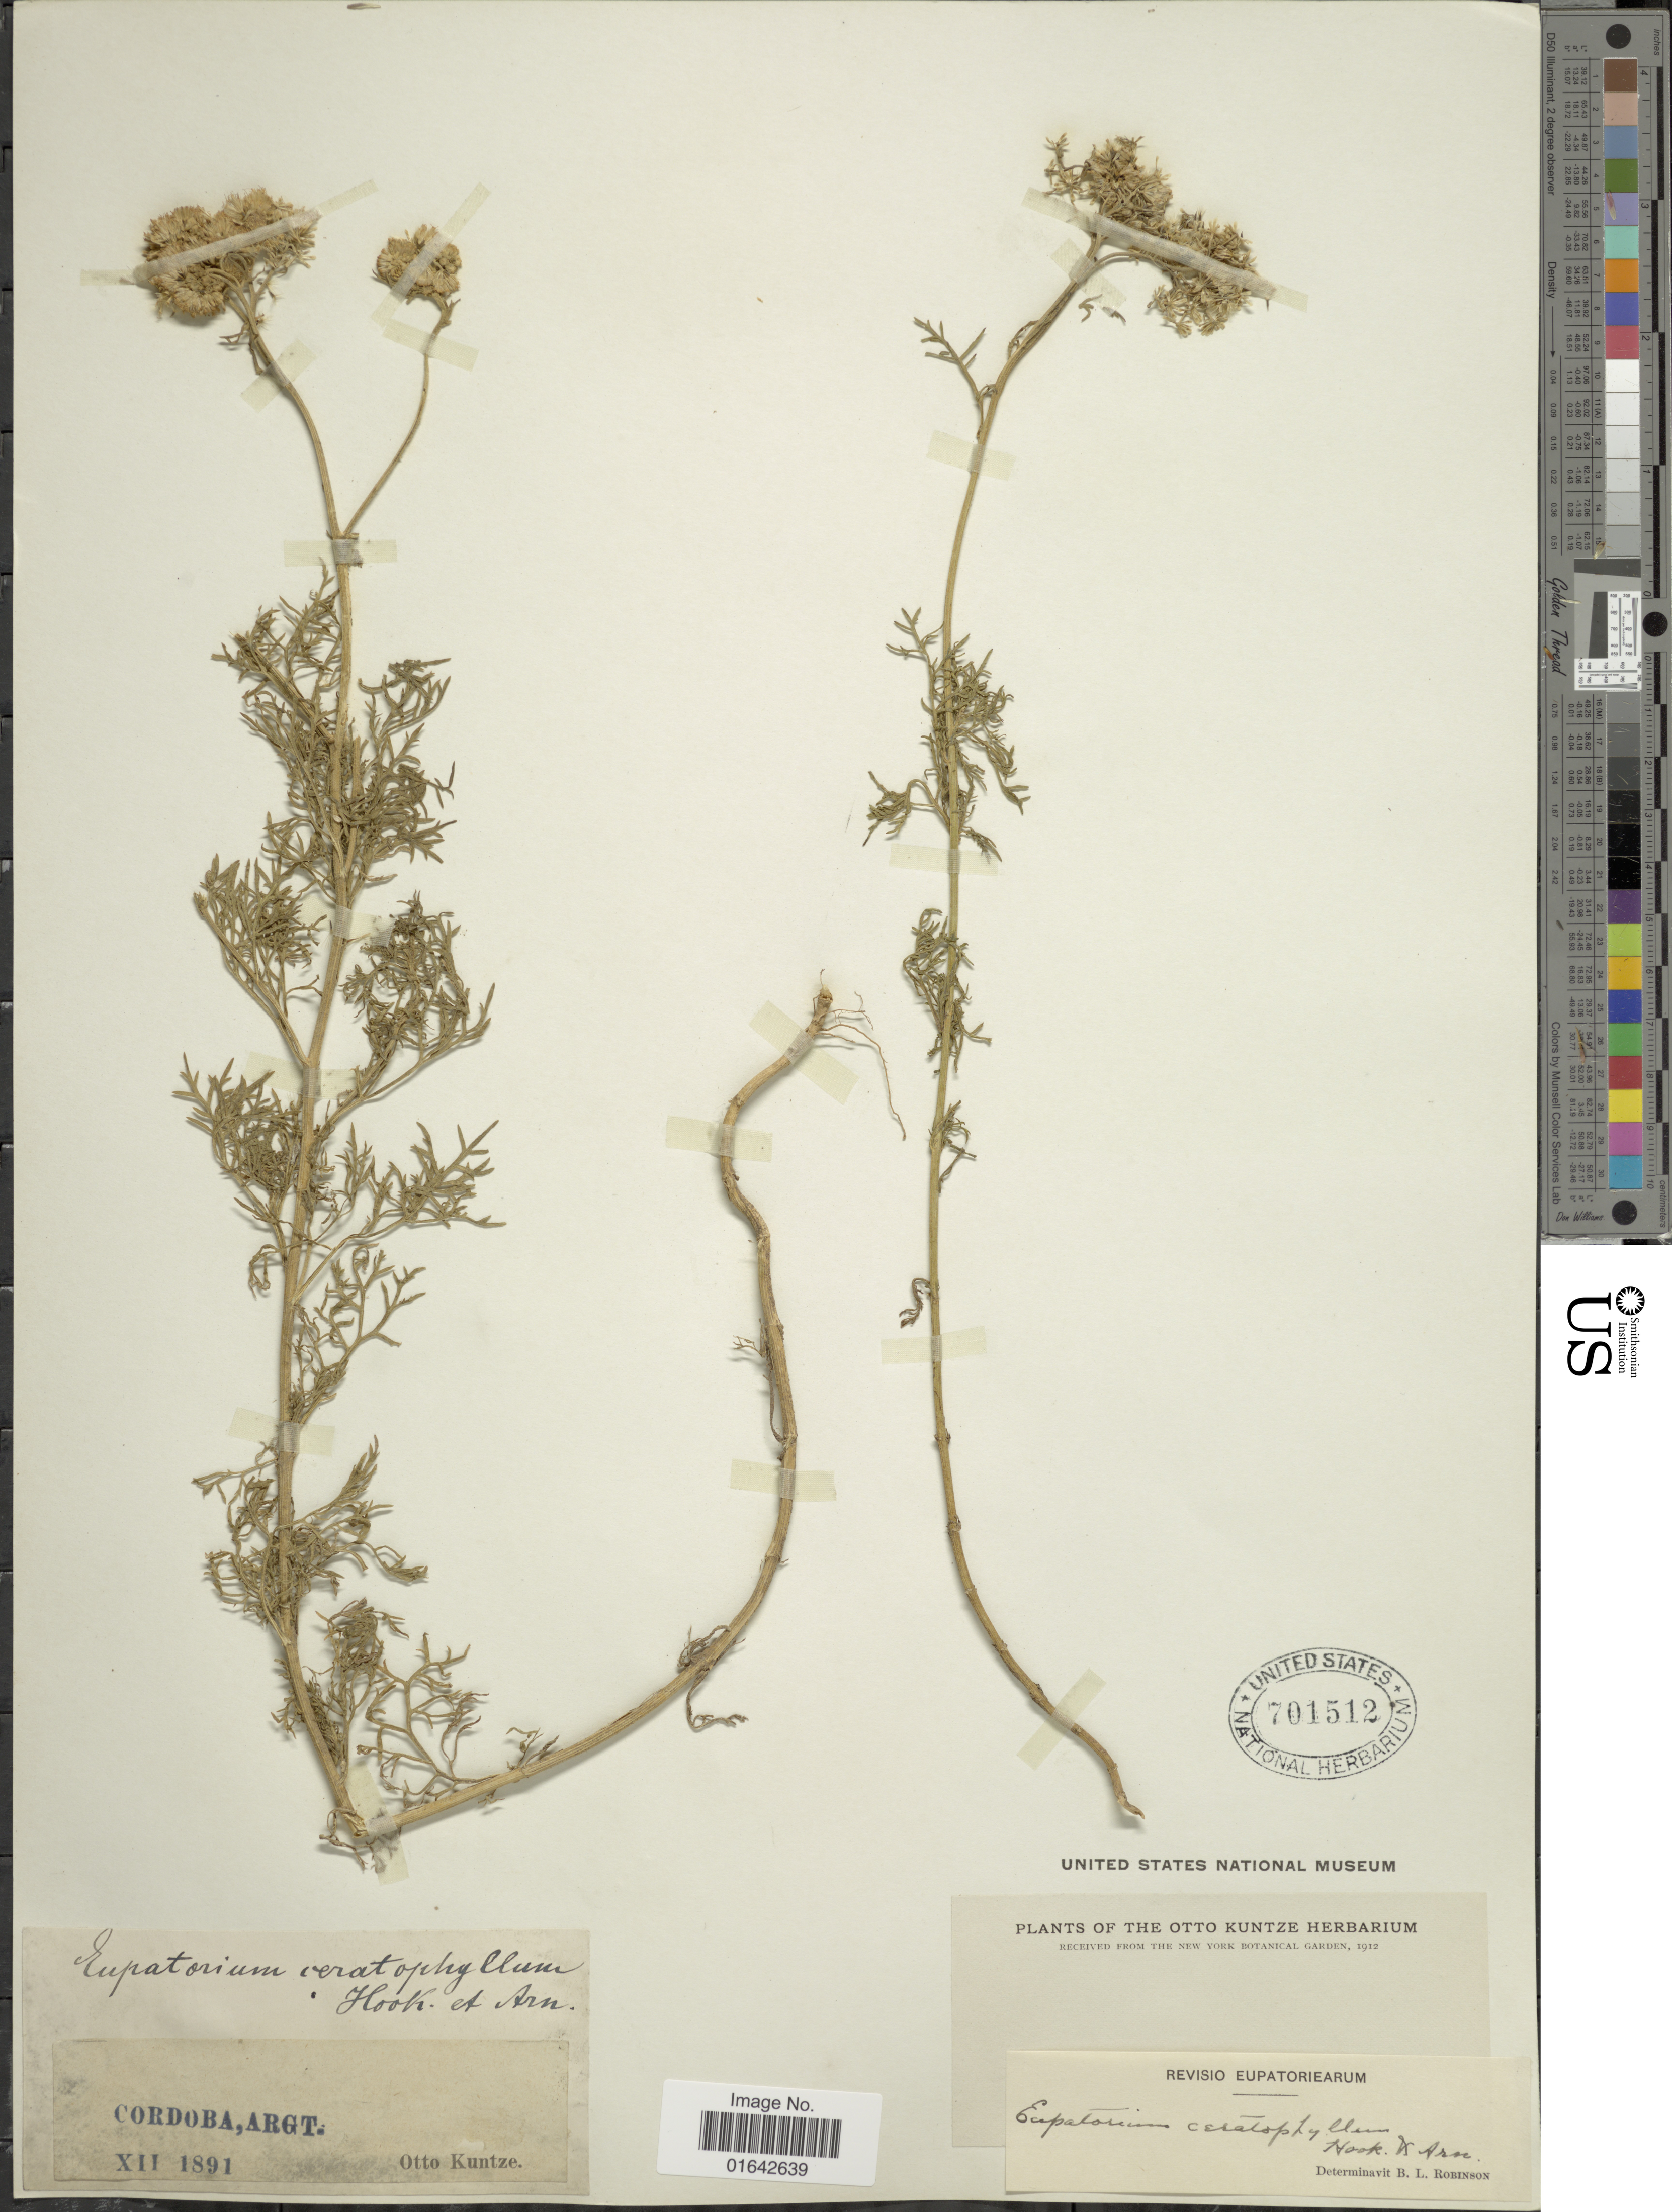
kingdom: Plantae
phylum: Tracheophyta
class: Magnoliopsida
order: Asterales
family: Asteraceae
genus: Gyptis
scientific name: Gyptis pinnatifida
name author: Cass.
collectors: C.E.O. Kuntze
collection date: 1891-12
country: Argentina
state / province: Cordoba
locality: Cordoba, Argt.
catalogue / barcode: US 701512